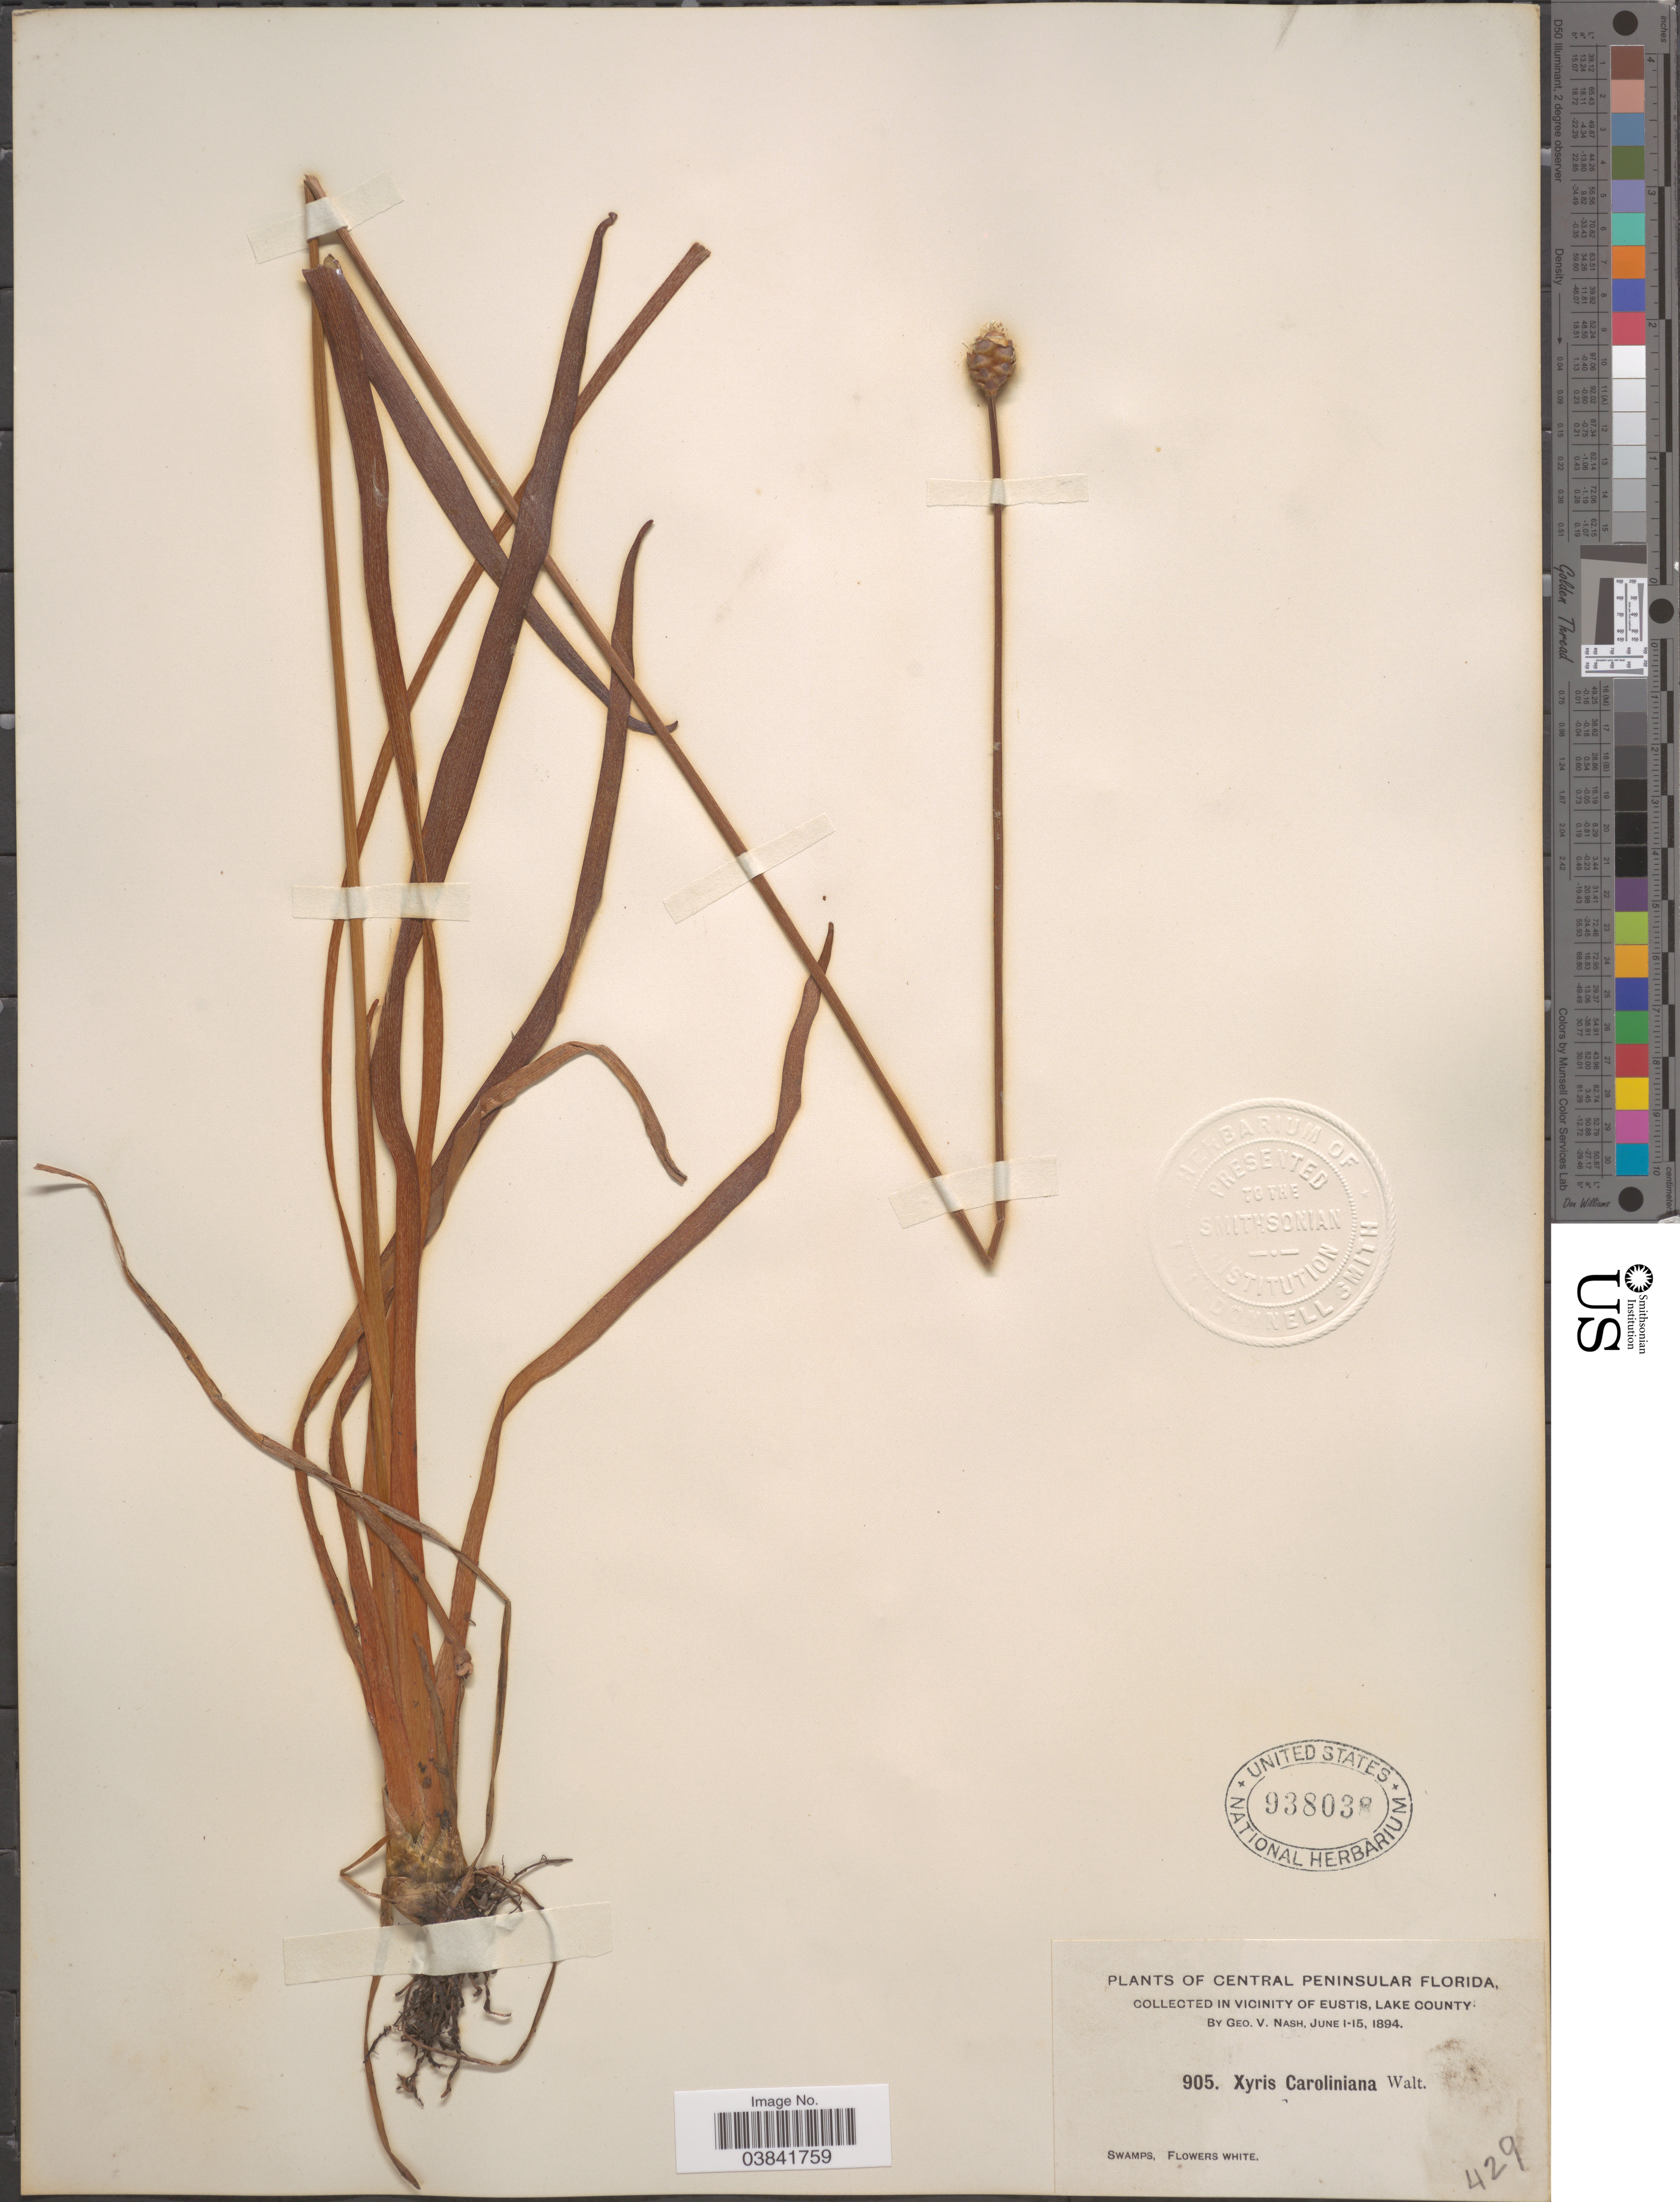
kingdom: Plantae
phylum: Tracheophyta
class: Liliopsida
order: Poales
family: Xyridaceae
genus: Xyris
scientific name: Xyris platylepis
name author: Chapm.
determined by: Strong, Mark T., (BOT), Smithsonian Institution - National Museum of Natural History (UNITED STATES)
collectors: G. V. Nash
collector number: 905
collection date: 1894-06-01/1894-06-15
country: United States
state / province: Florida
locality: Central Peninsular Florida. In vicinity of Eustis, Lake County.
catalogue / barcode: US 938038